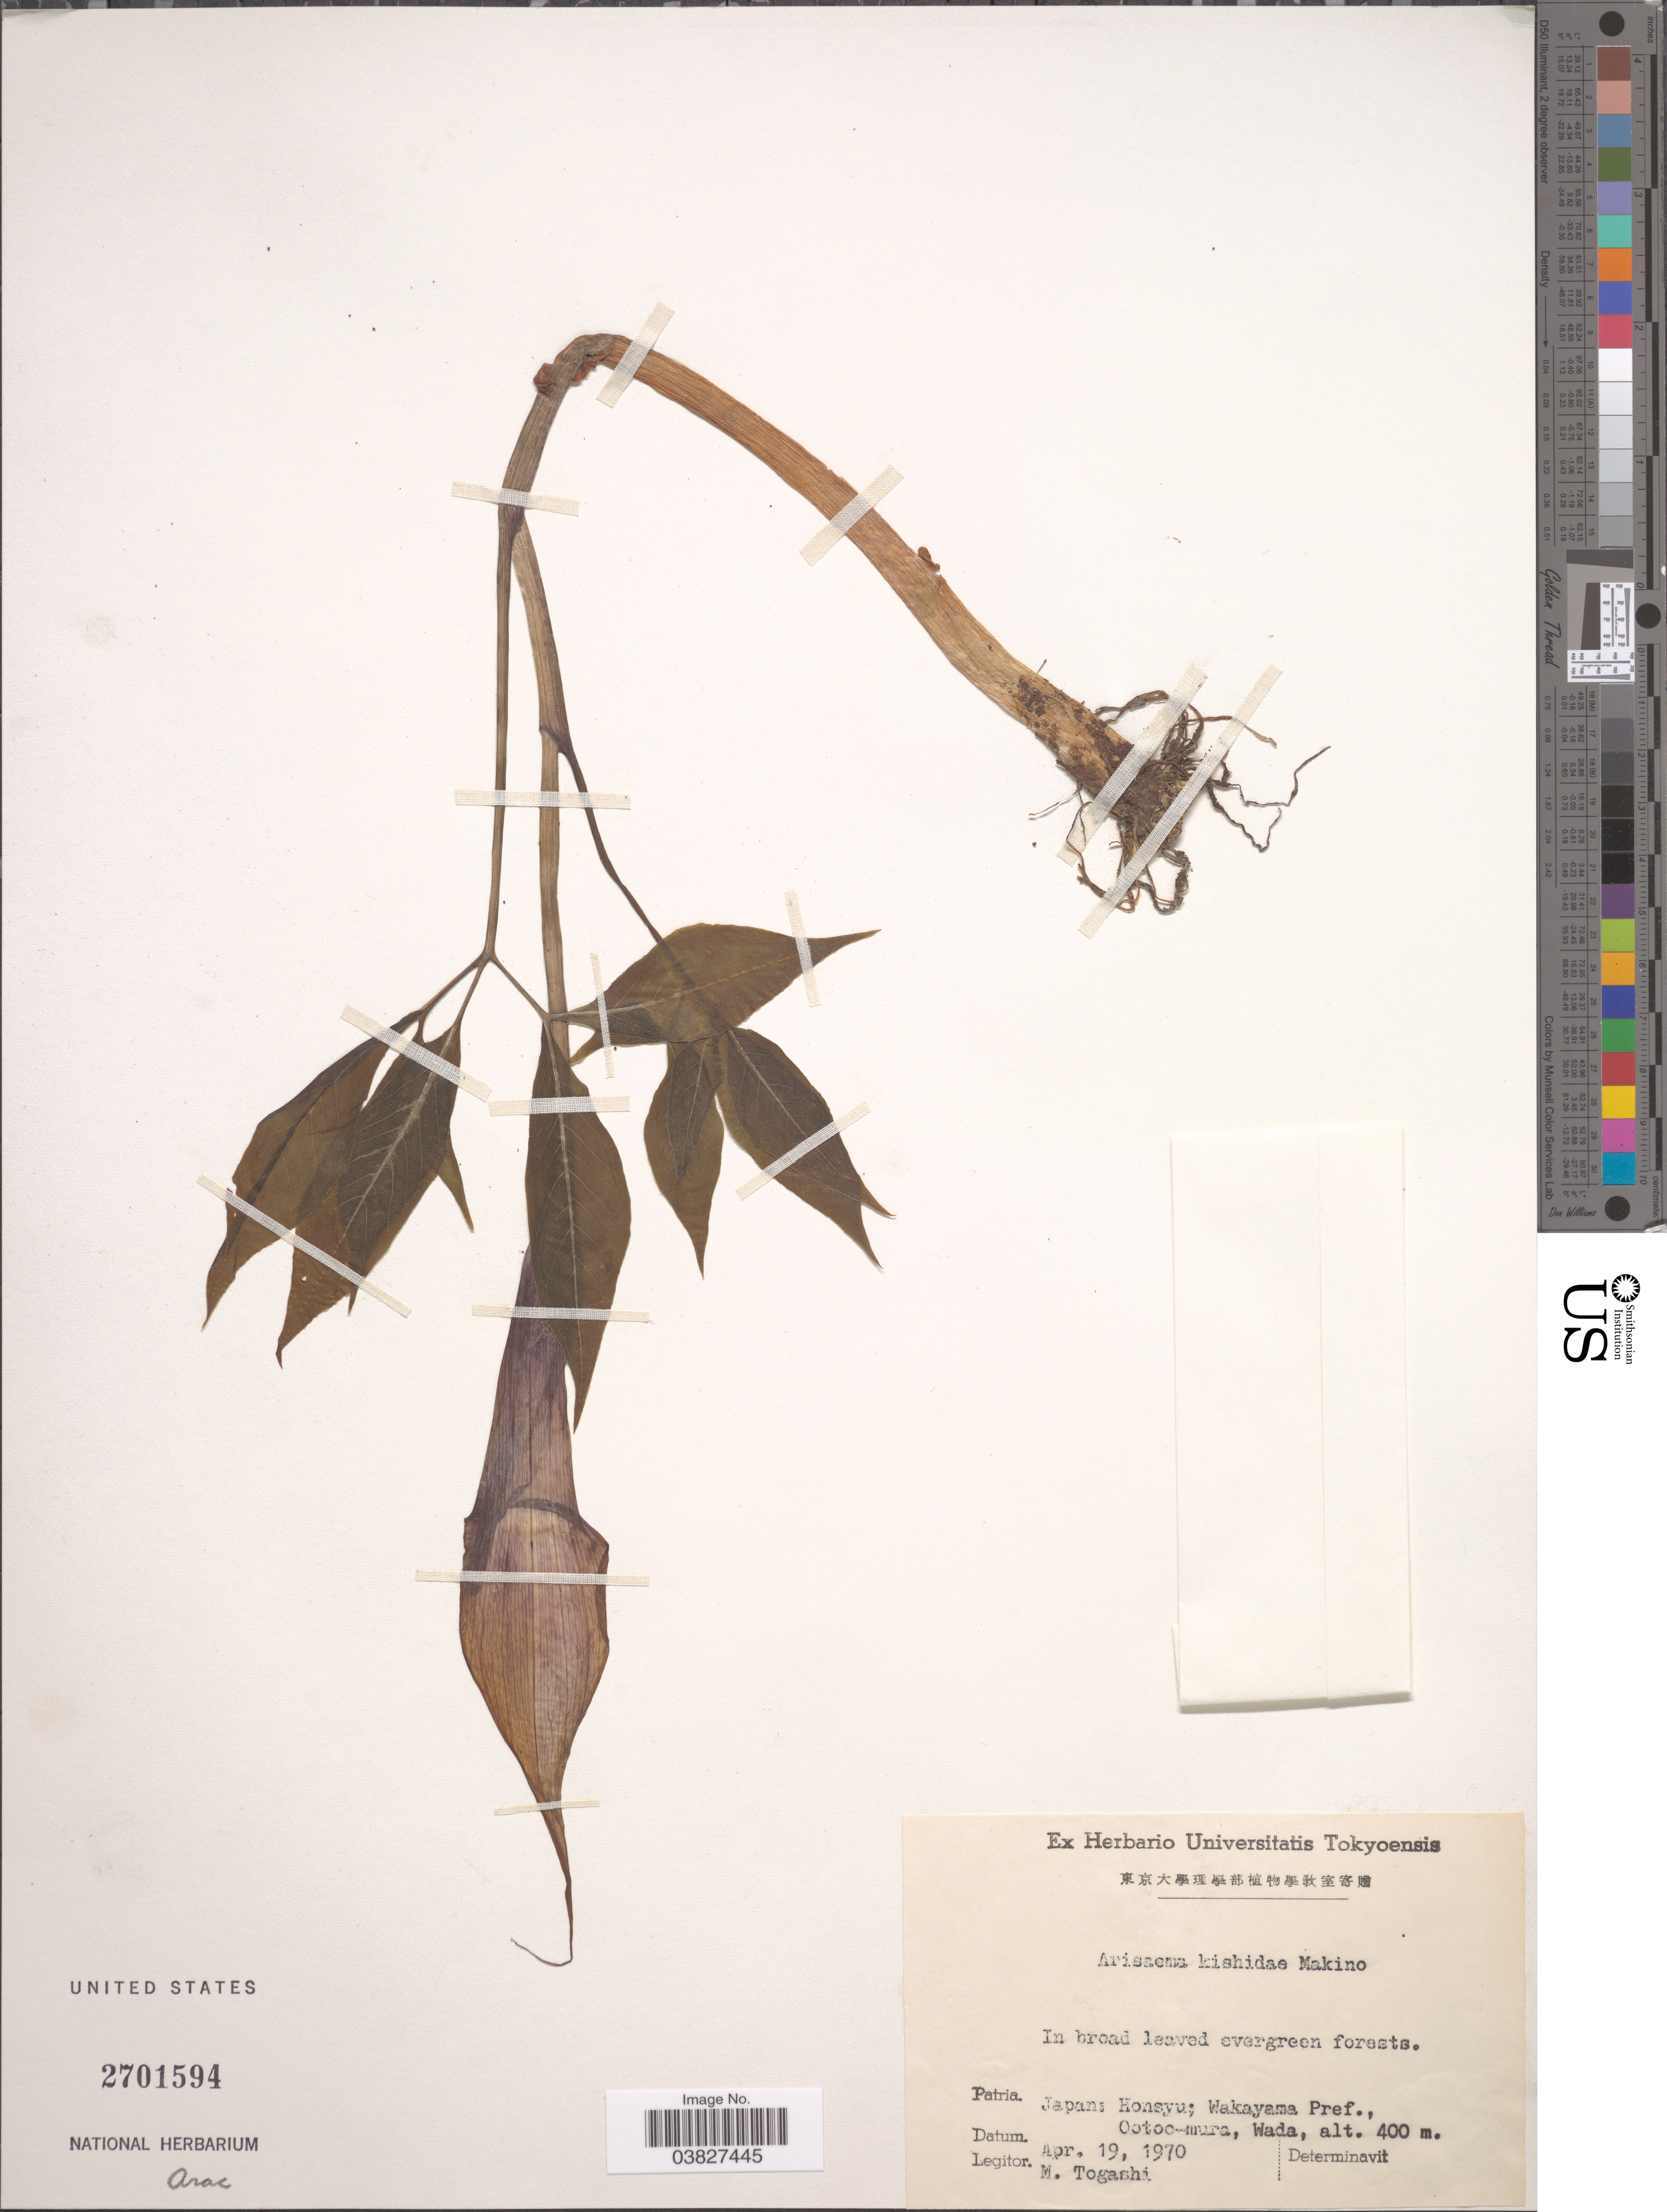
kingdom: Plantae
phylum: Tracheophyta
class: Liliopsida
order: Alismatales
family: Araceae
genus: Arisaema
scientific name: Arisaema kishidae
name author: Makino ex Nakai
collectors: M. Togashi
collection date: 1970-04-19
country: Japan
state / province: Wakayama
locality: Honshyu; Wakayama Pref., Ootoo-mura, Wada.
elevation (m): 400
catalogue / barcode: US 2701594